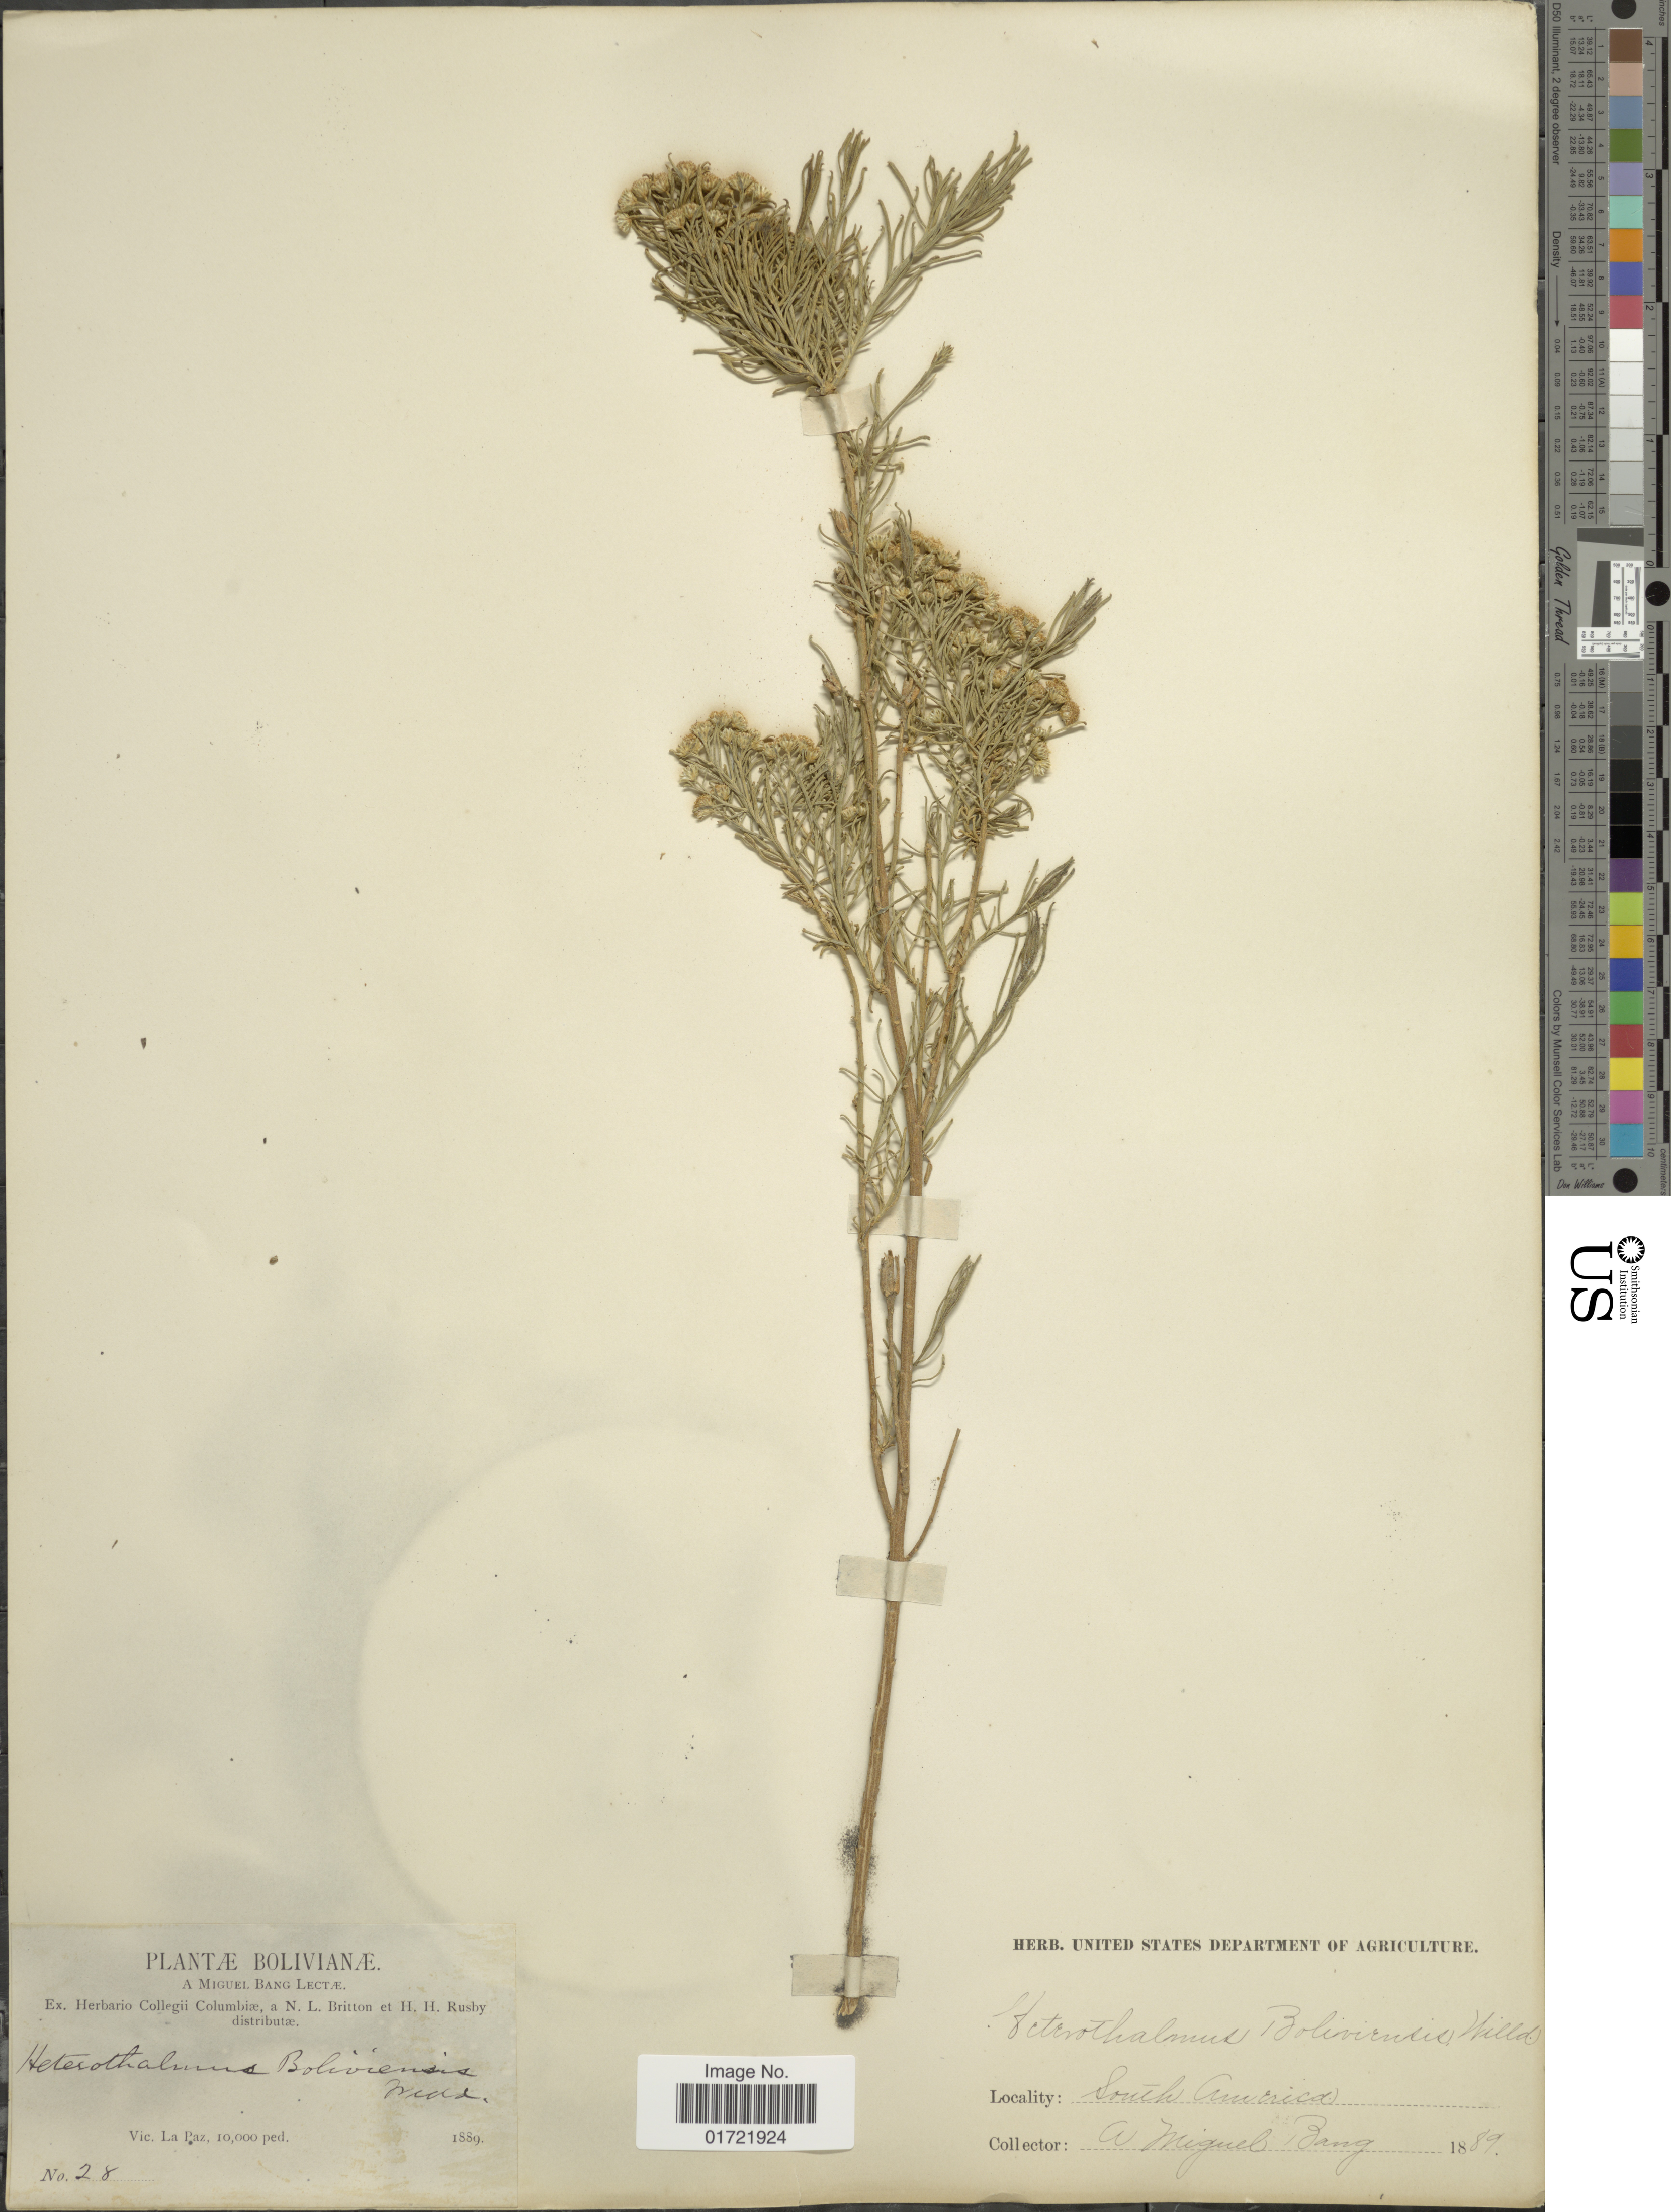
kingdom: Plantae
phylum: Tracheophyta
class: Magnoliopsida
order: Asterales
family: Asteraceae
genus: Baccharis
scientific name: Baccharis bolivensis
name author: (Wedd.) Cabrera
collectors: M. Bang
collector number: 28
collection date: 1889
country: Bolivia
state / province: La Paz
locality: Vic. La Paz